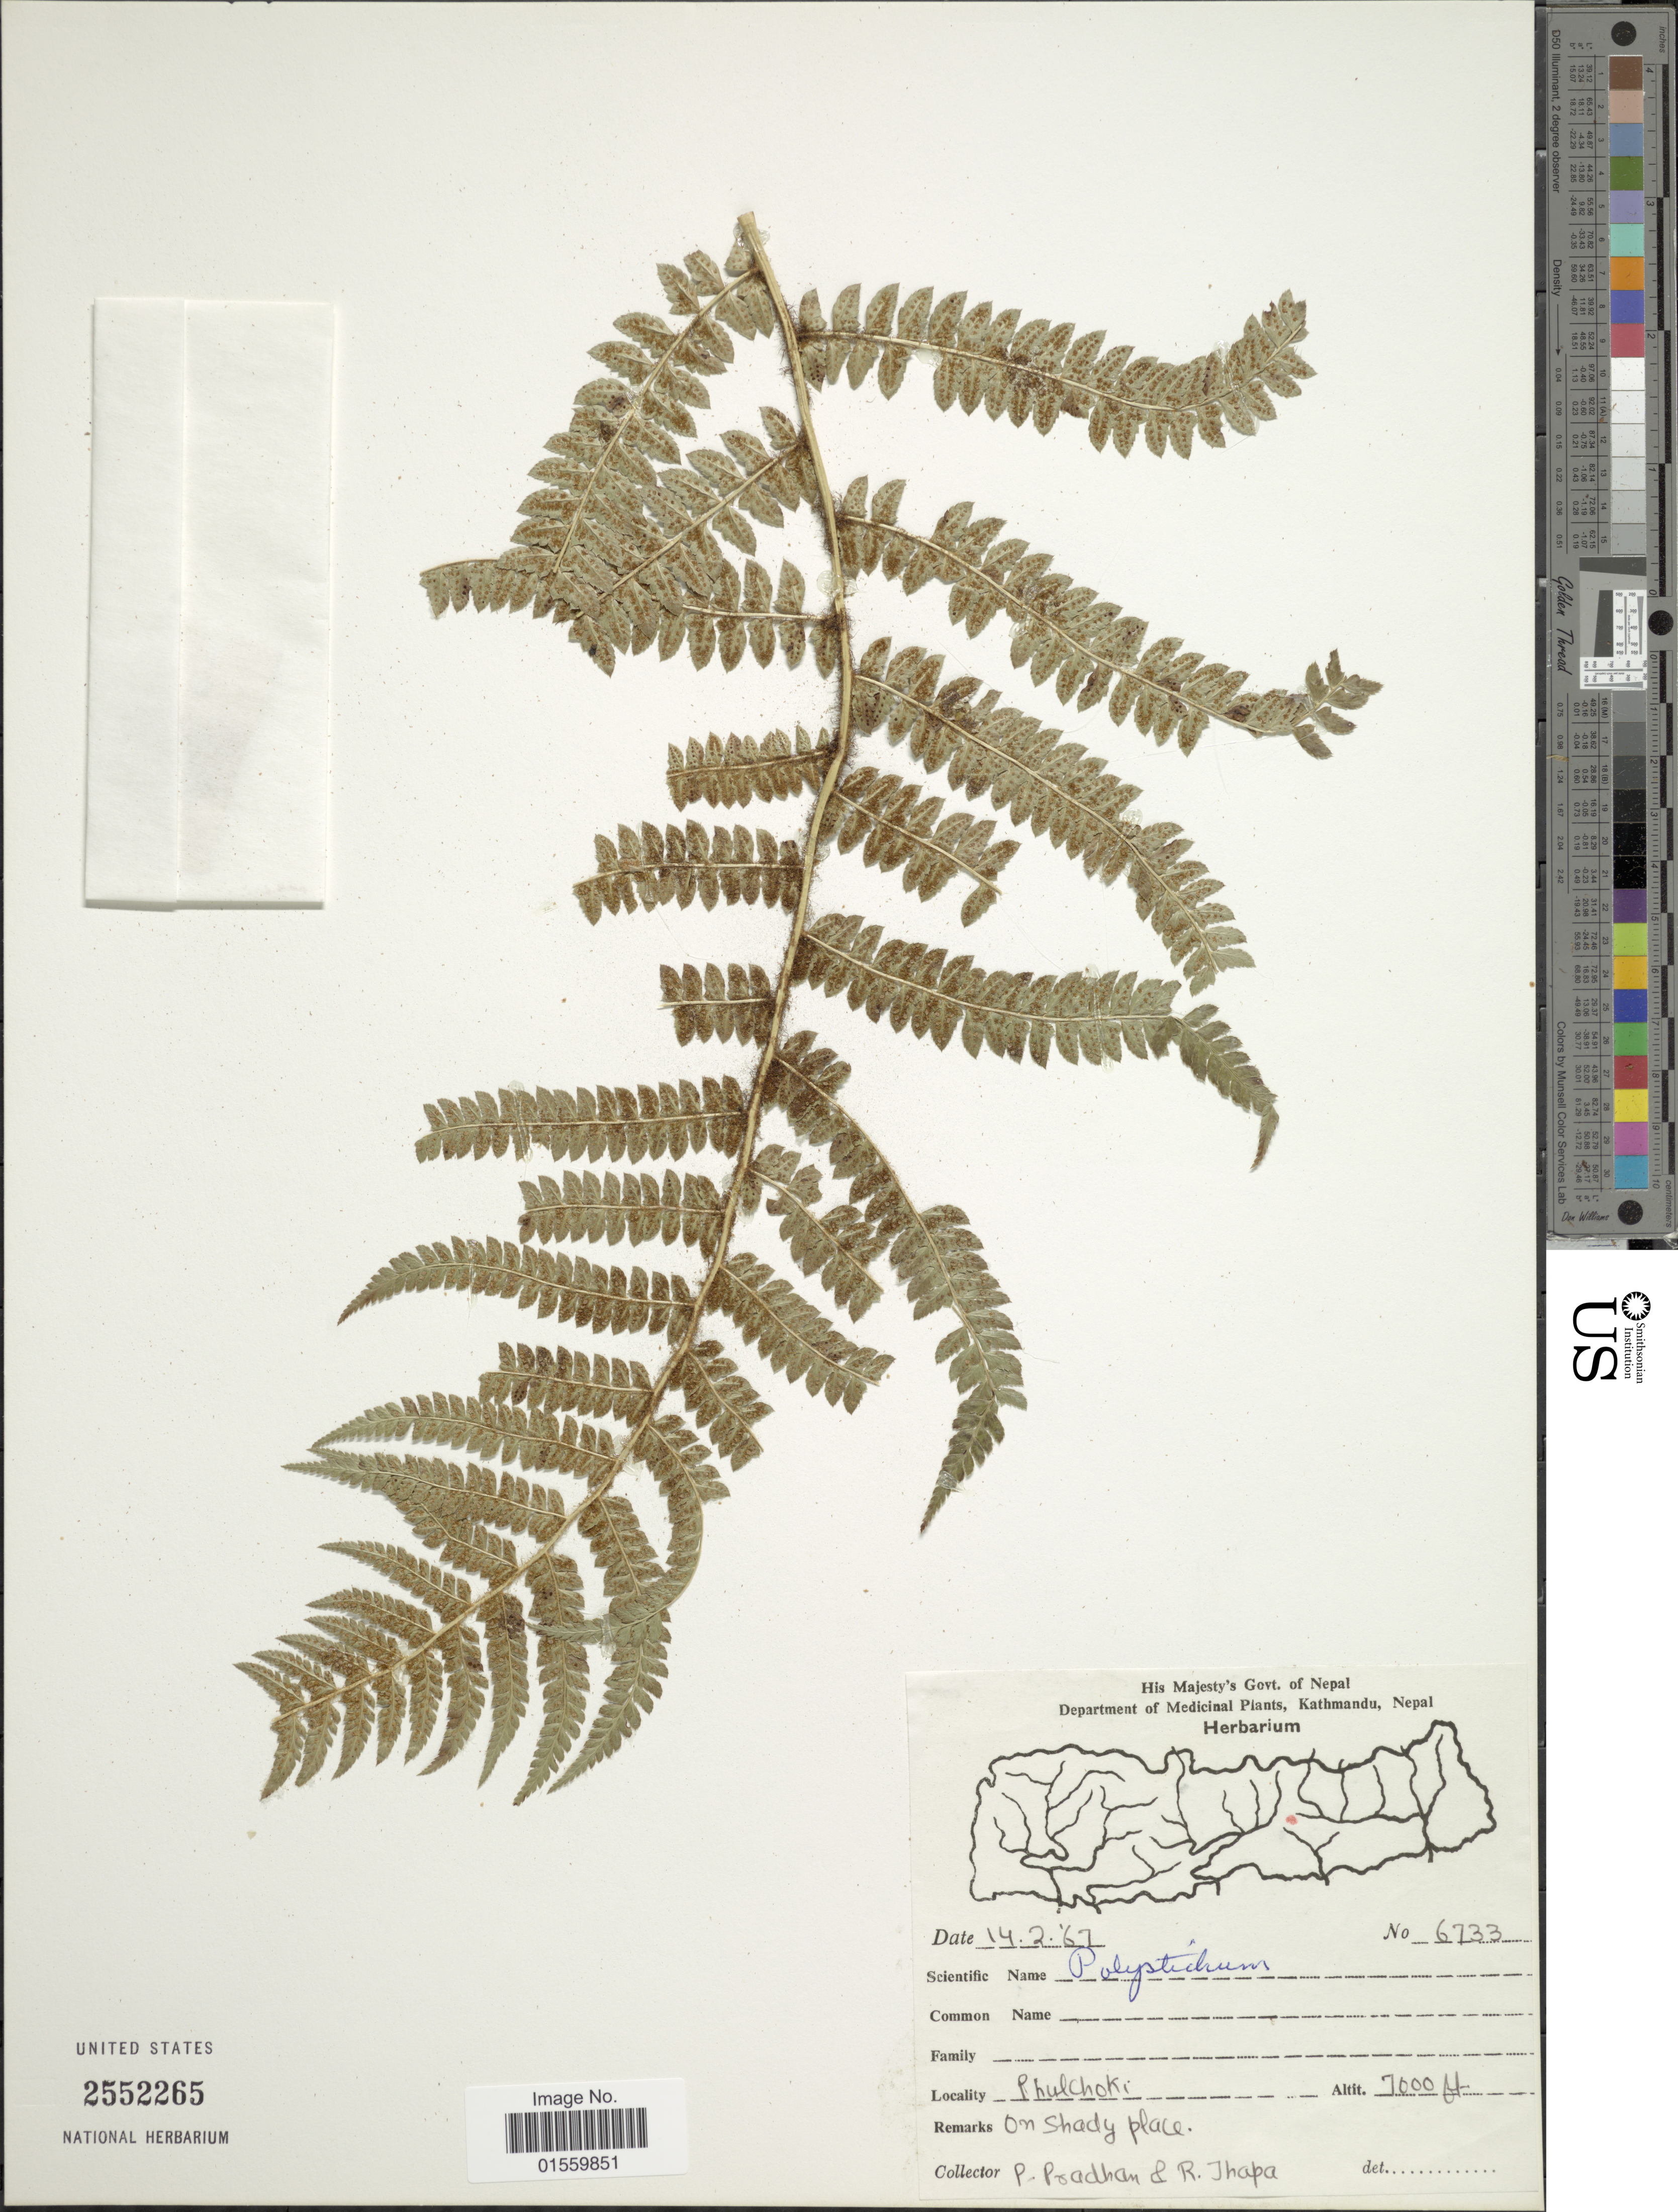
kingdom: Plantae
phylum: Tracheophyta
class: Polypodiopsida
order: Polypodiales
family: Dryopteridaceae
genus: Polystichum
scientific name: Polystichum sp.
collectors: P. Pradhan & R. Thapa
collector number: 6733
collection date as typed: Transcribed d/m/y: 14/2/67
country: Nepal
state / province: Bagmati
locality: Phulchoki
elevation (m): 2134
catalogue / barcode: US 2552265